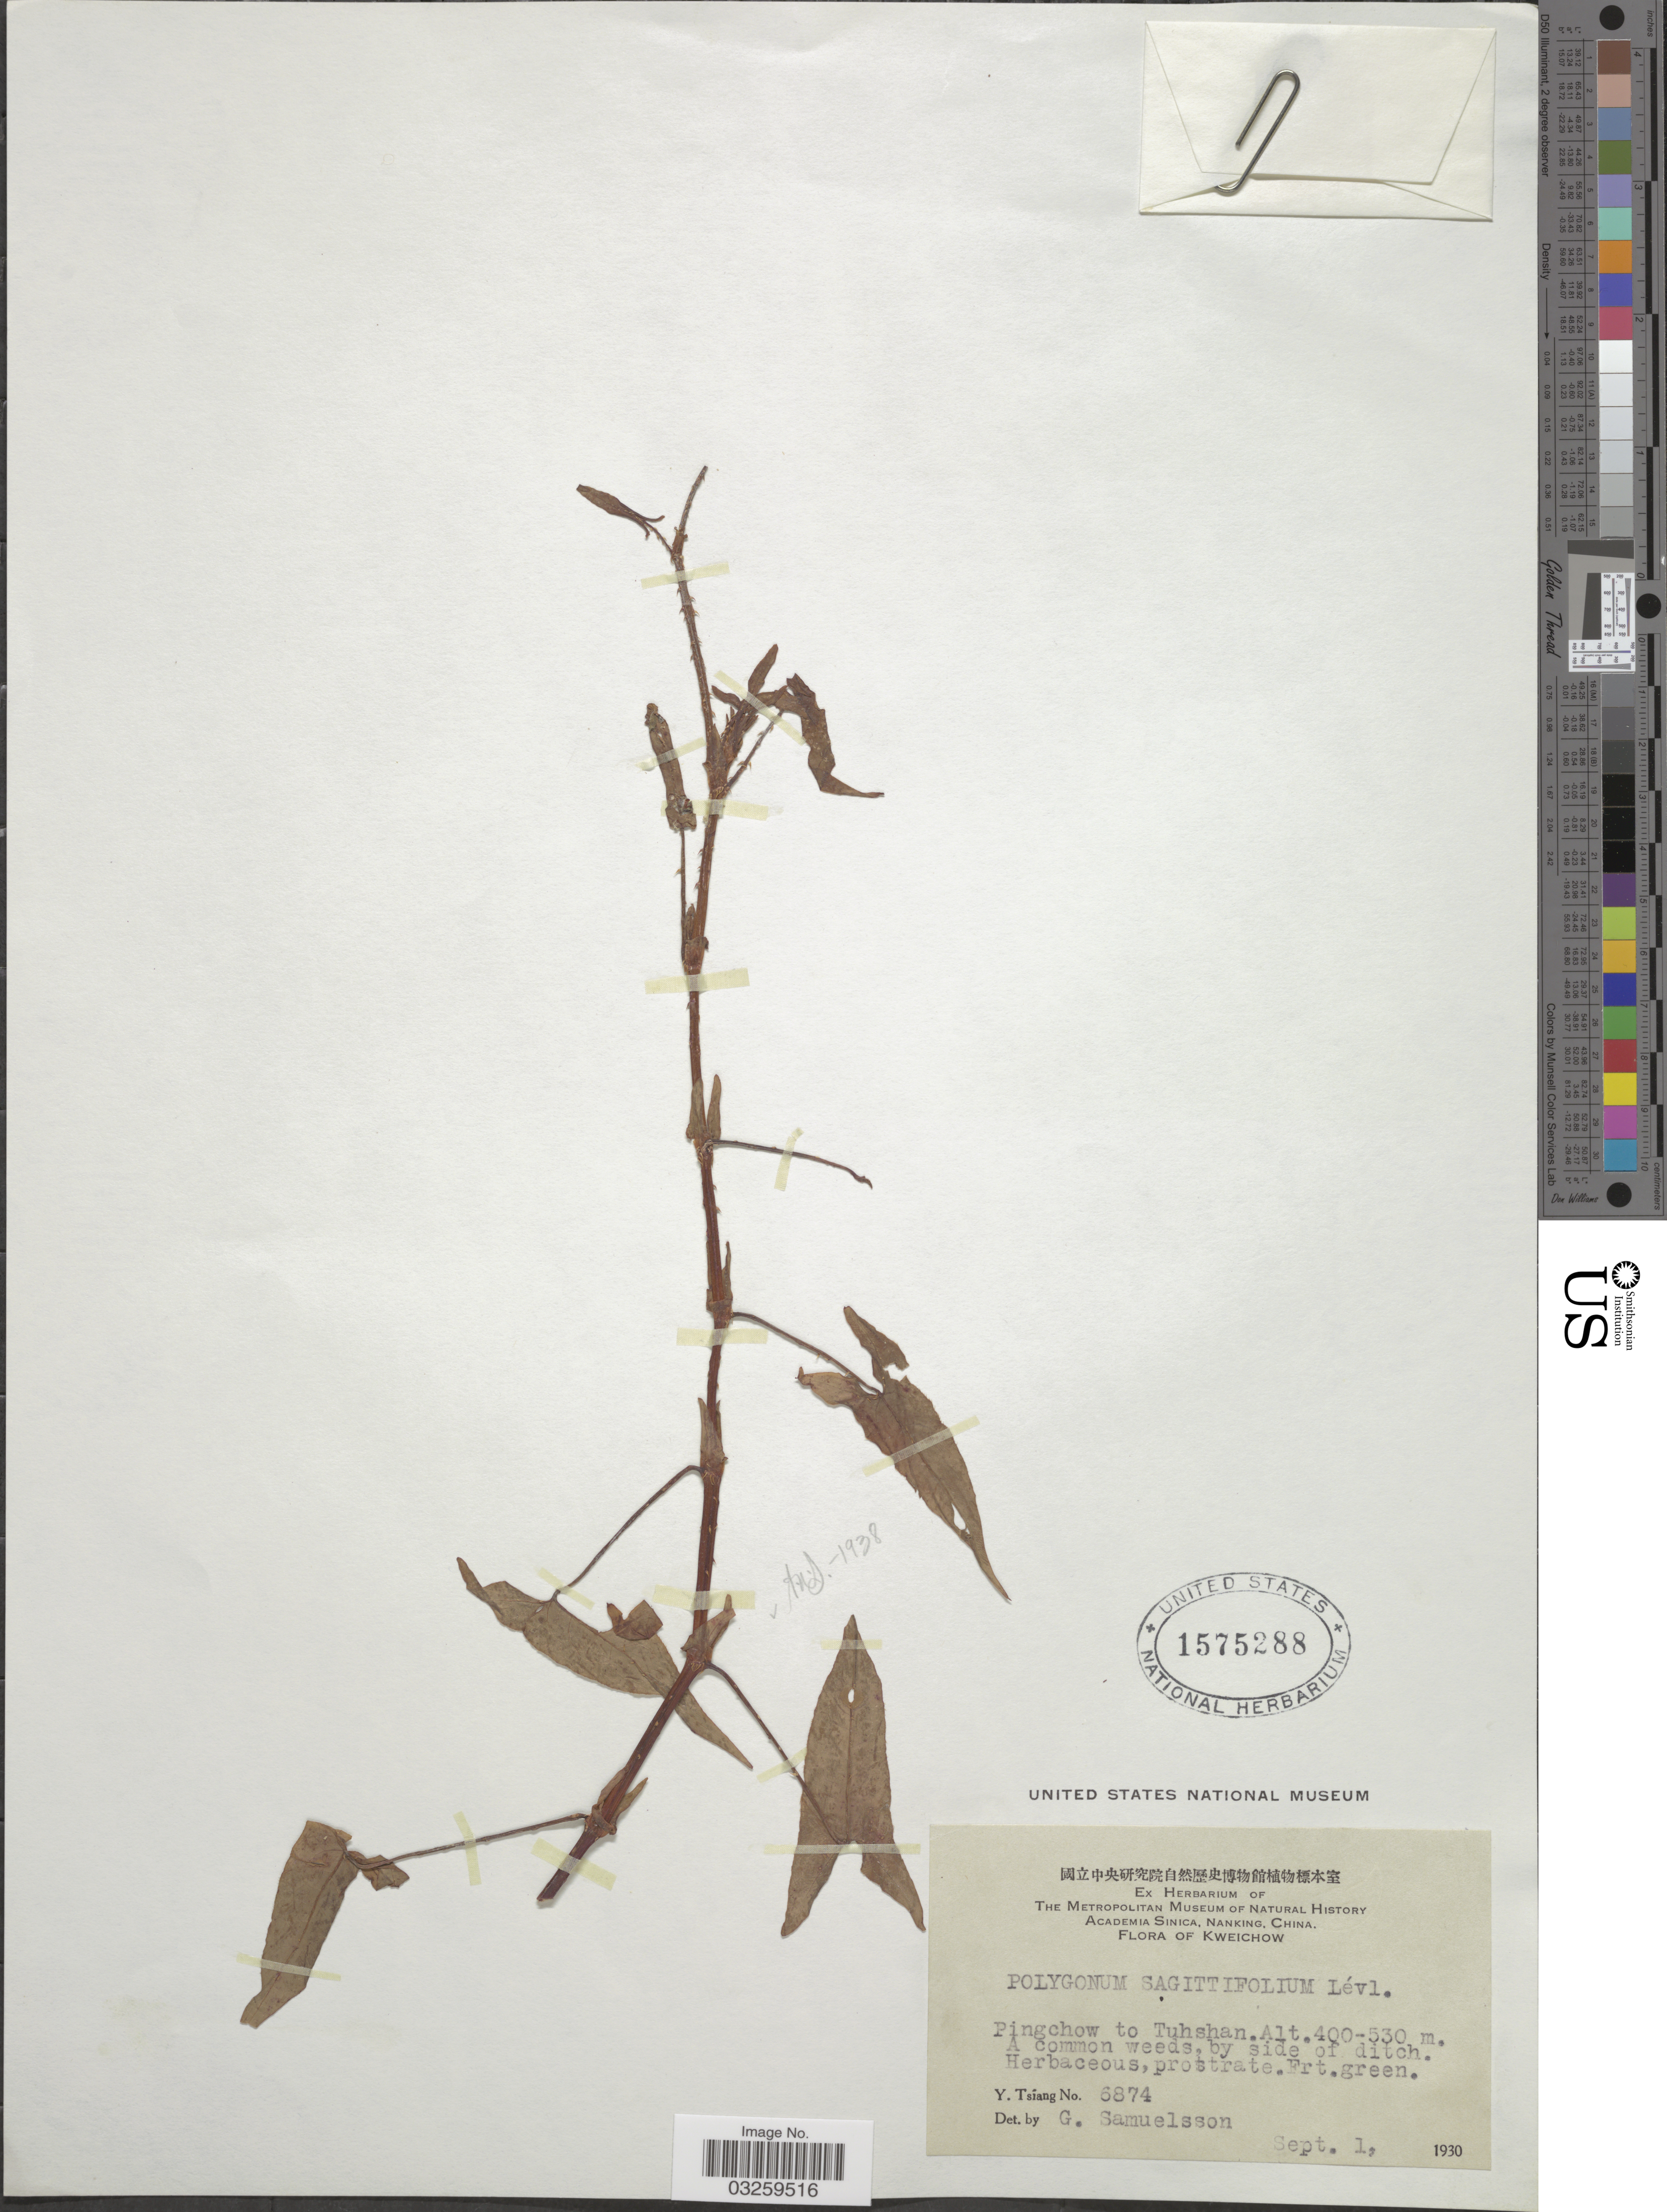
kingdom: Plantae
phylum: Tracheophyta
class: Magnoliopsida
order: Caryophyllales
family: Polygonaceae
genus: Polygonum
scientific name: Polygonum sagittifolium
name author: H. Lév. & Vaniot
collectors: Y. Tsiang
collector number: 6874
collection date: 1930-09-01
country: China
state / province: Guizhou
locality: Kweichow, Pingchow to Tuhshan.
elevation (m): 400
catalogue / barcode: US 1575288